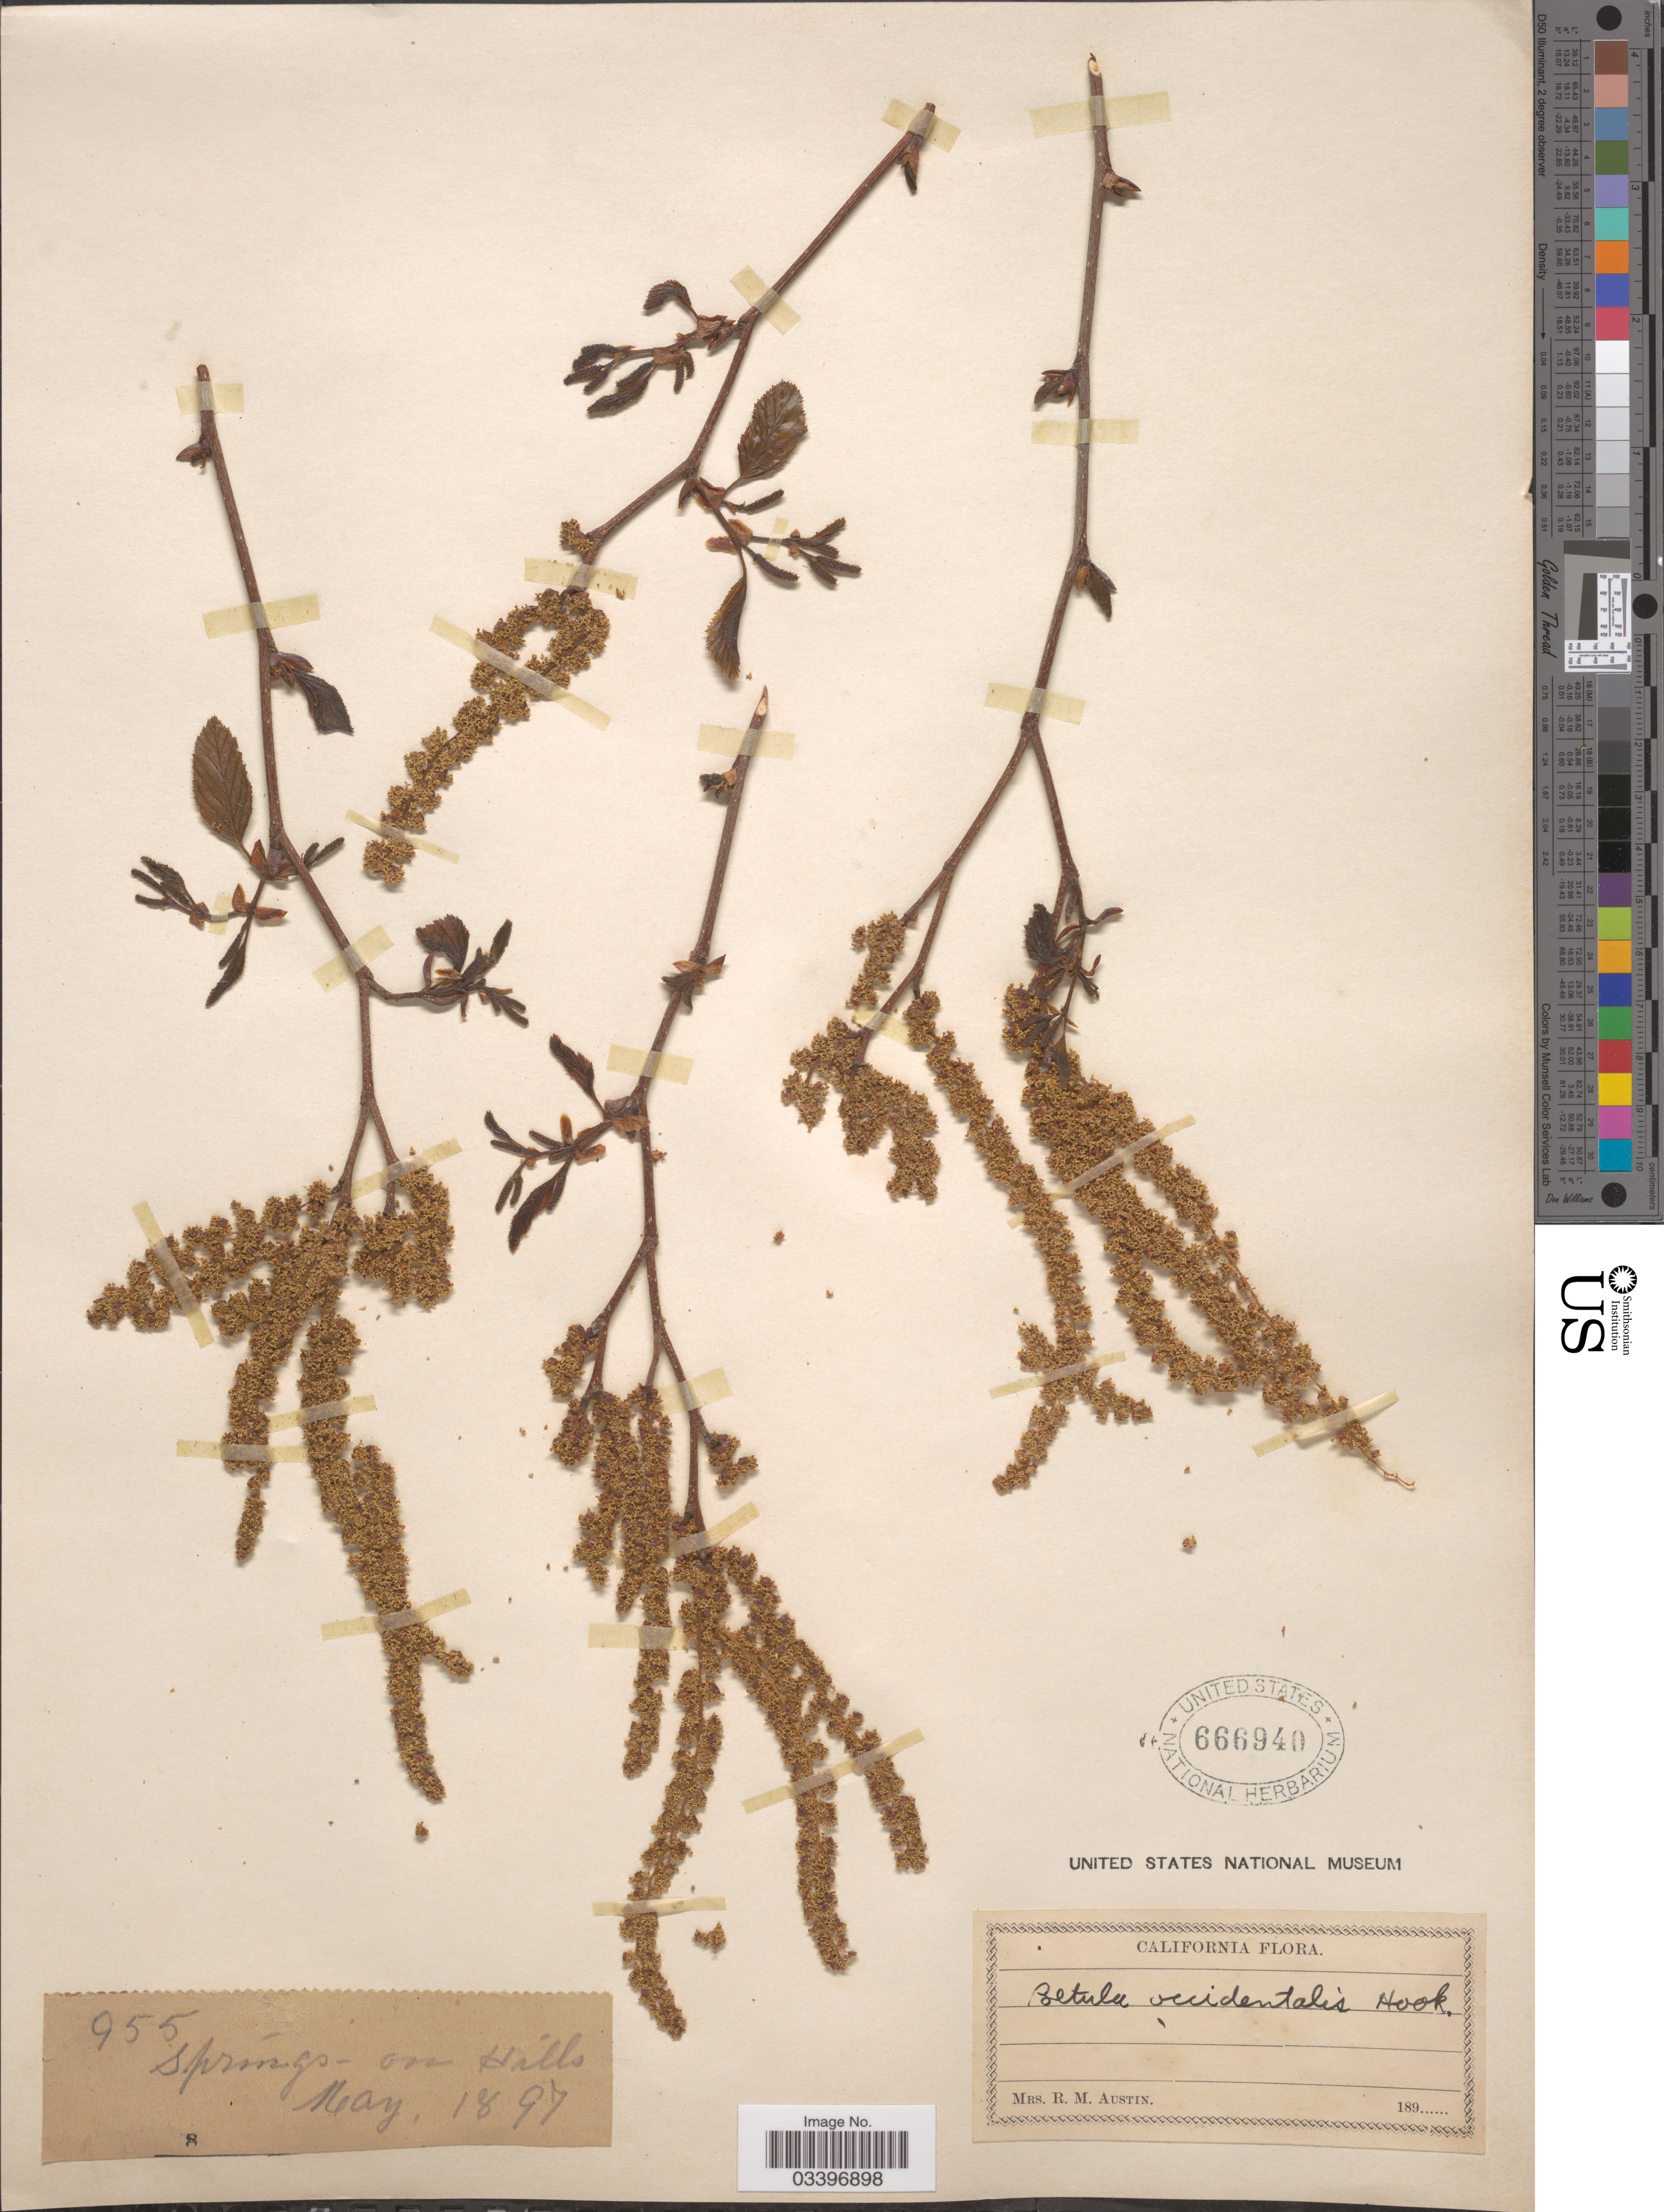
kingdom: Plantae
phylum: Tracheophyta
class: Magnoliopsida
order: Fagales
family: Betulaceae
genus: Betula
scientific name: Betula sp.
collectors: R. Austin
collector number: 955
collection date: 1897-05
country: United States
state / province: California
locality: Springs-on Hills.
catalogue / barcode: US 666940